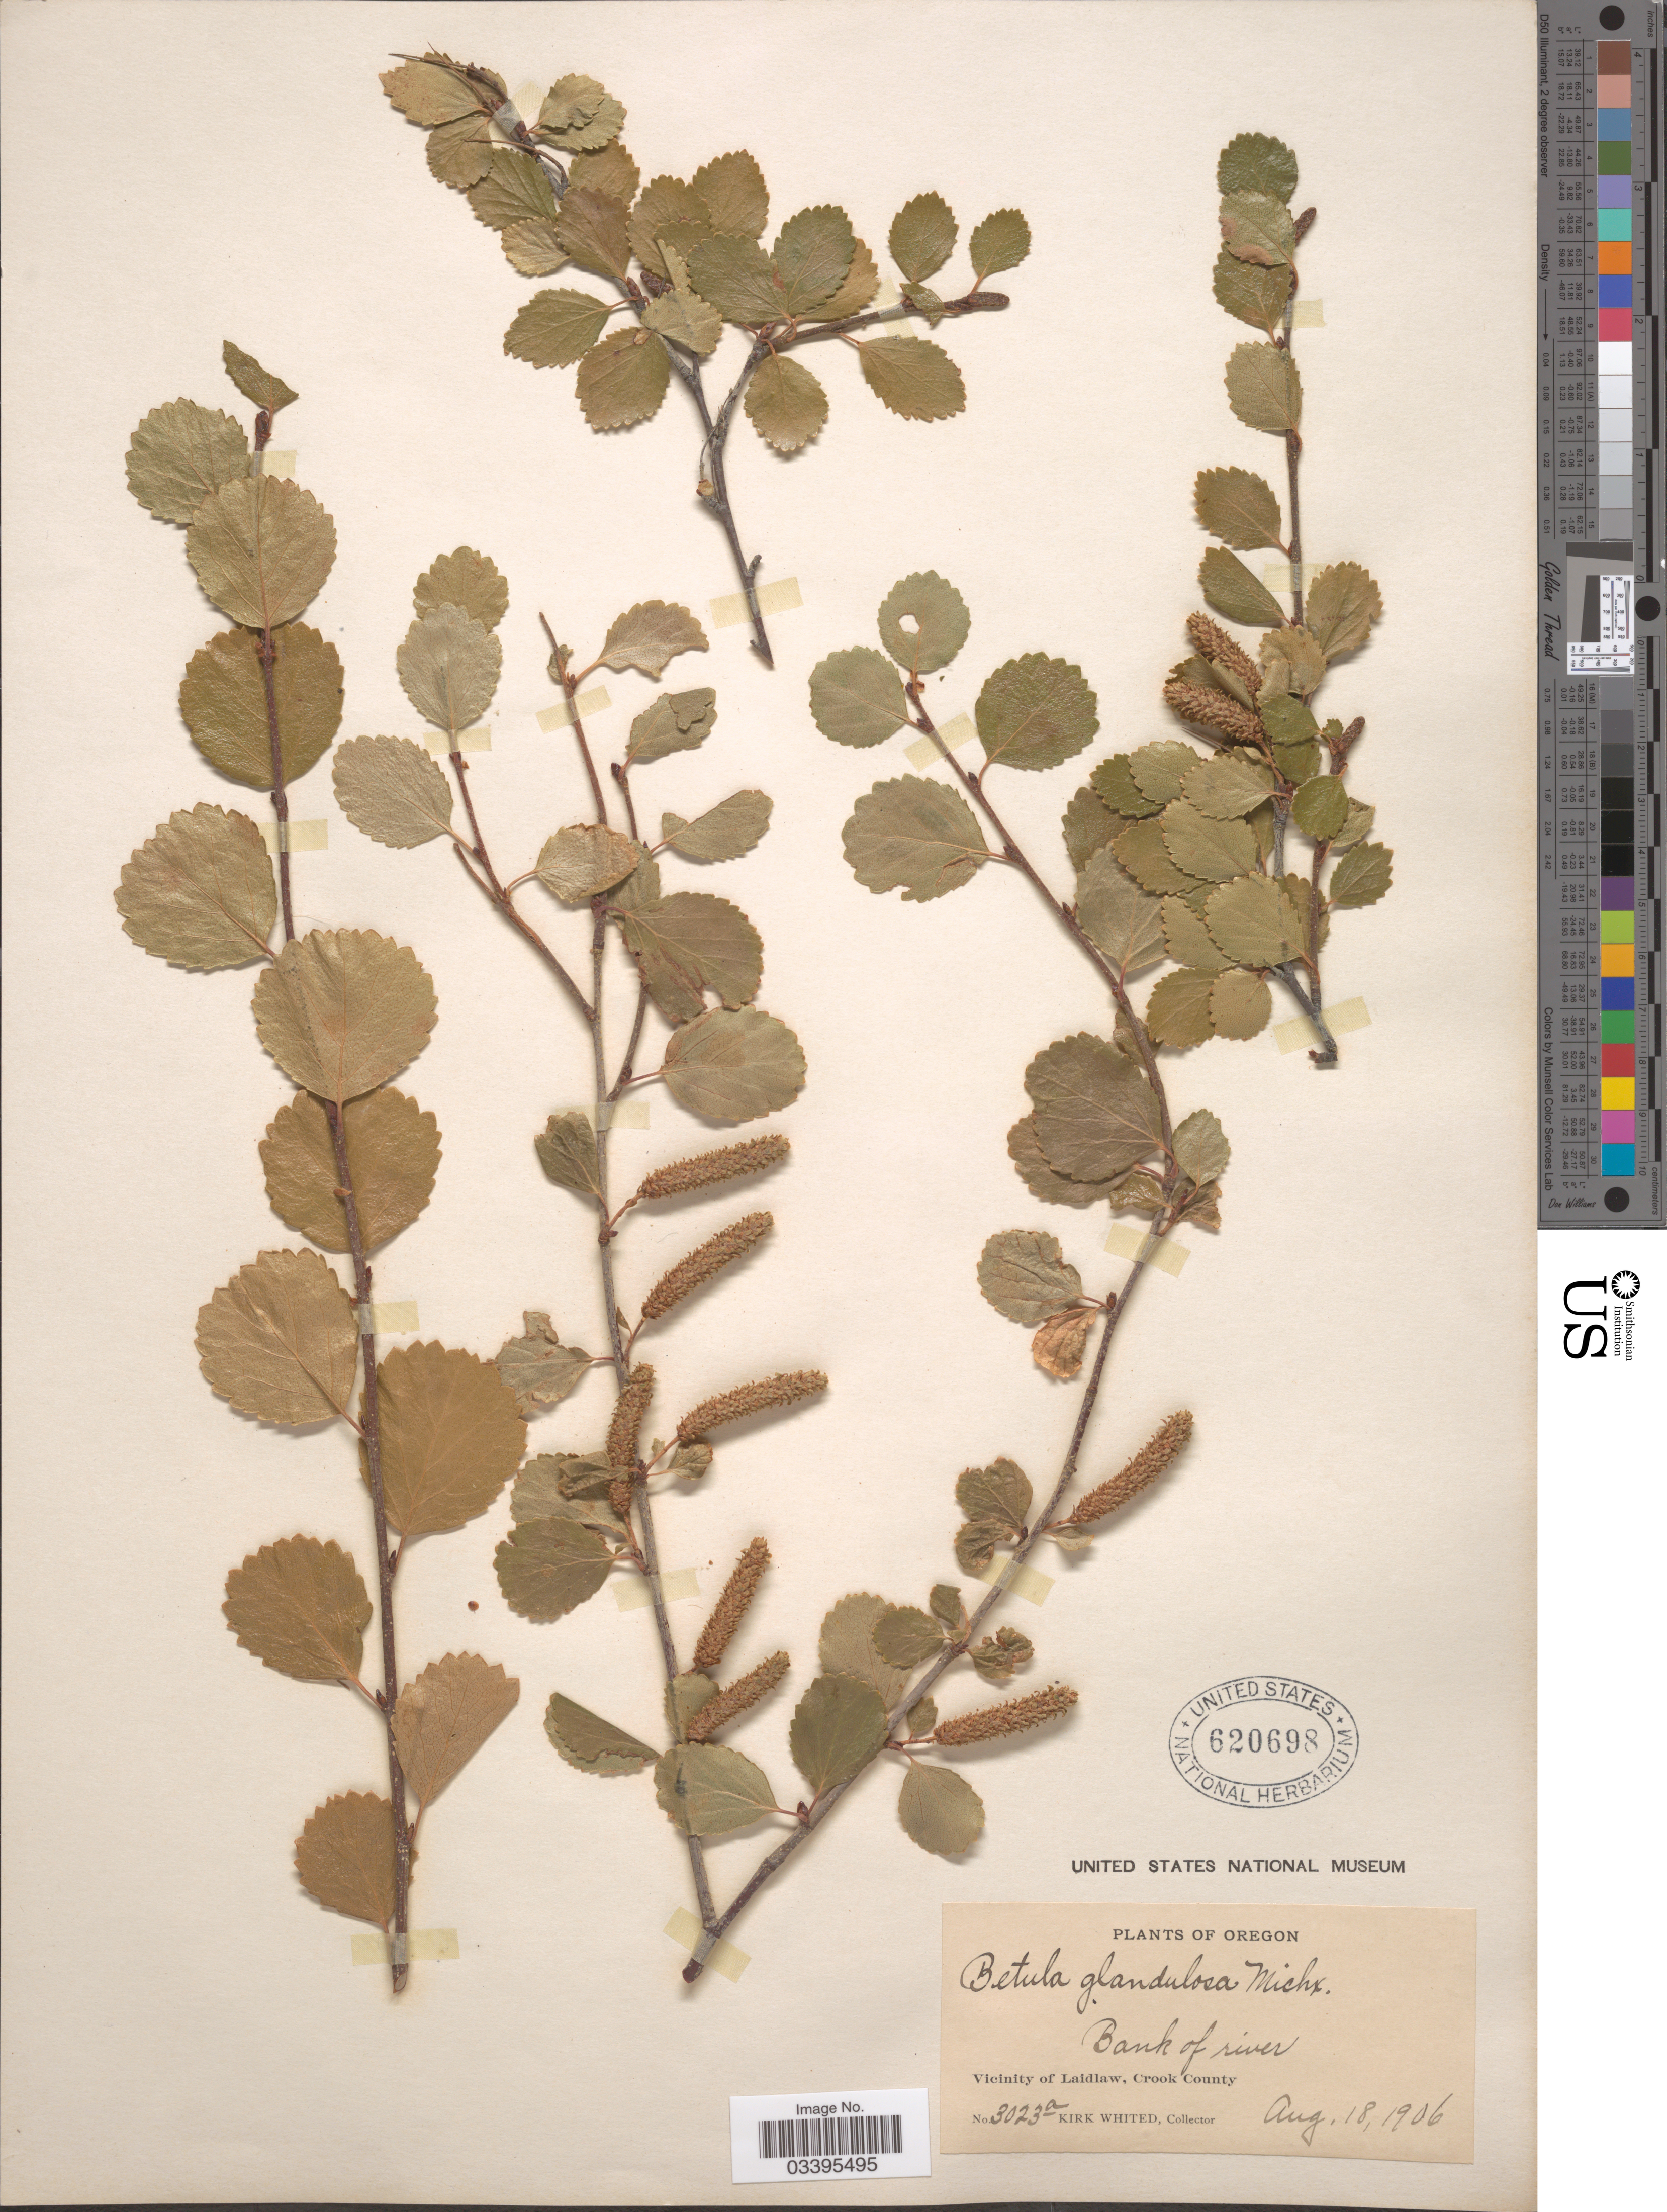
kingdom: Plantae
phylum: Tracheophyta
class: Magnoliopsida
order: Fagales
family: Betulaceae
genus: Betula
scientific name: Betula glandulosa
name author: Michx.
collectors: K. Whited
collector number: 3023a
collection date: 1906-08-18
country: United States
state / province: Oregon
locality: Bank of river. Vicinity of Laidlaw, Crook County.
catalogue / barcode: US 620698